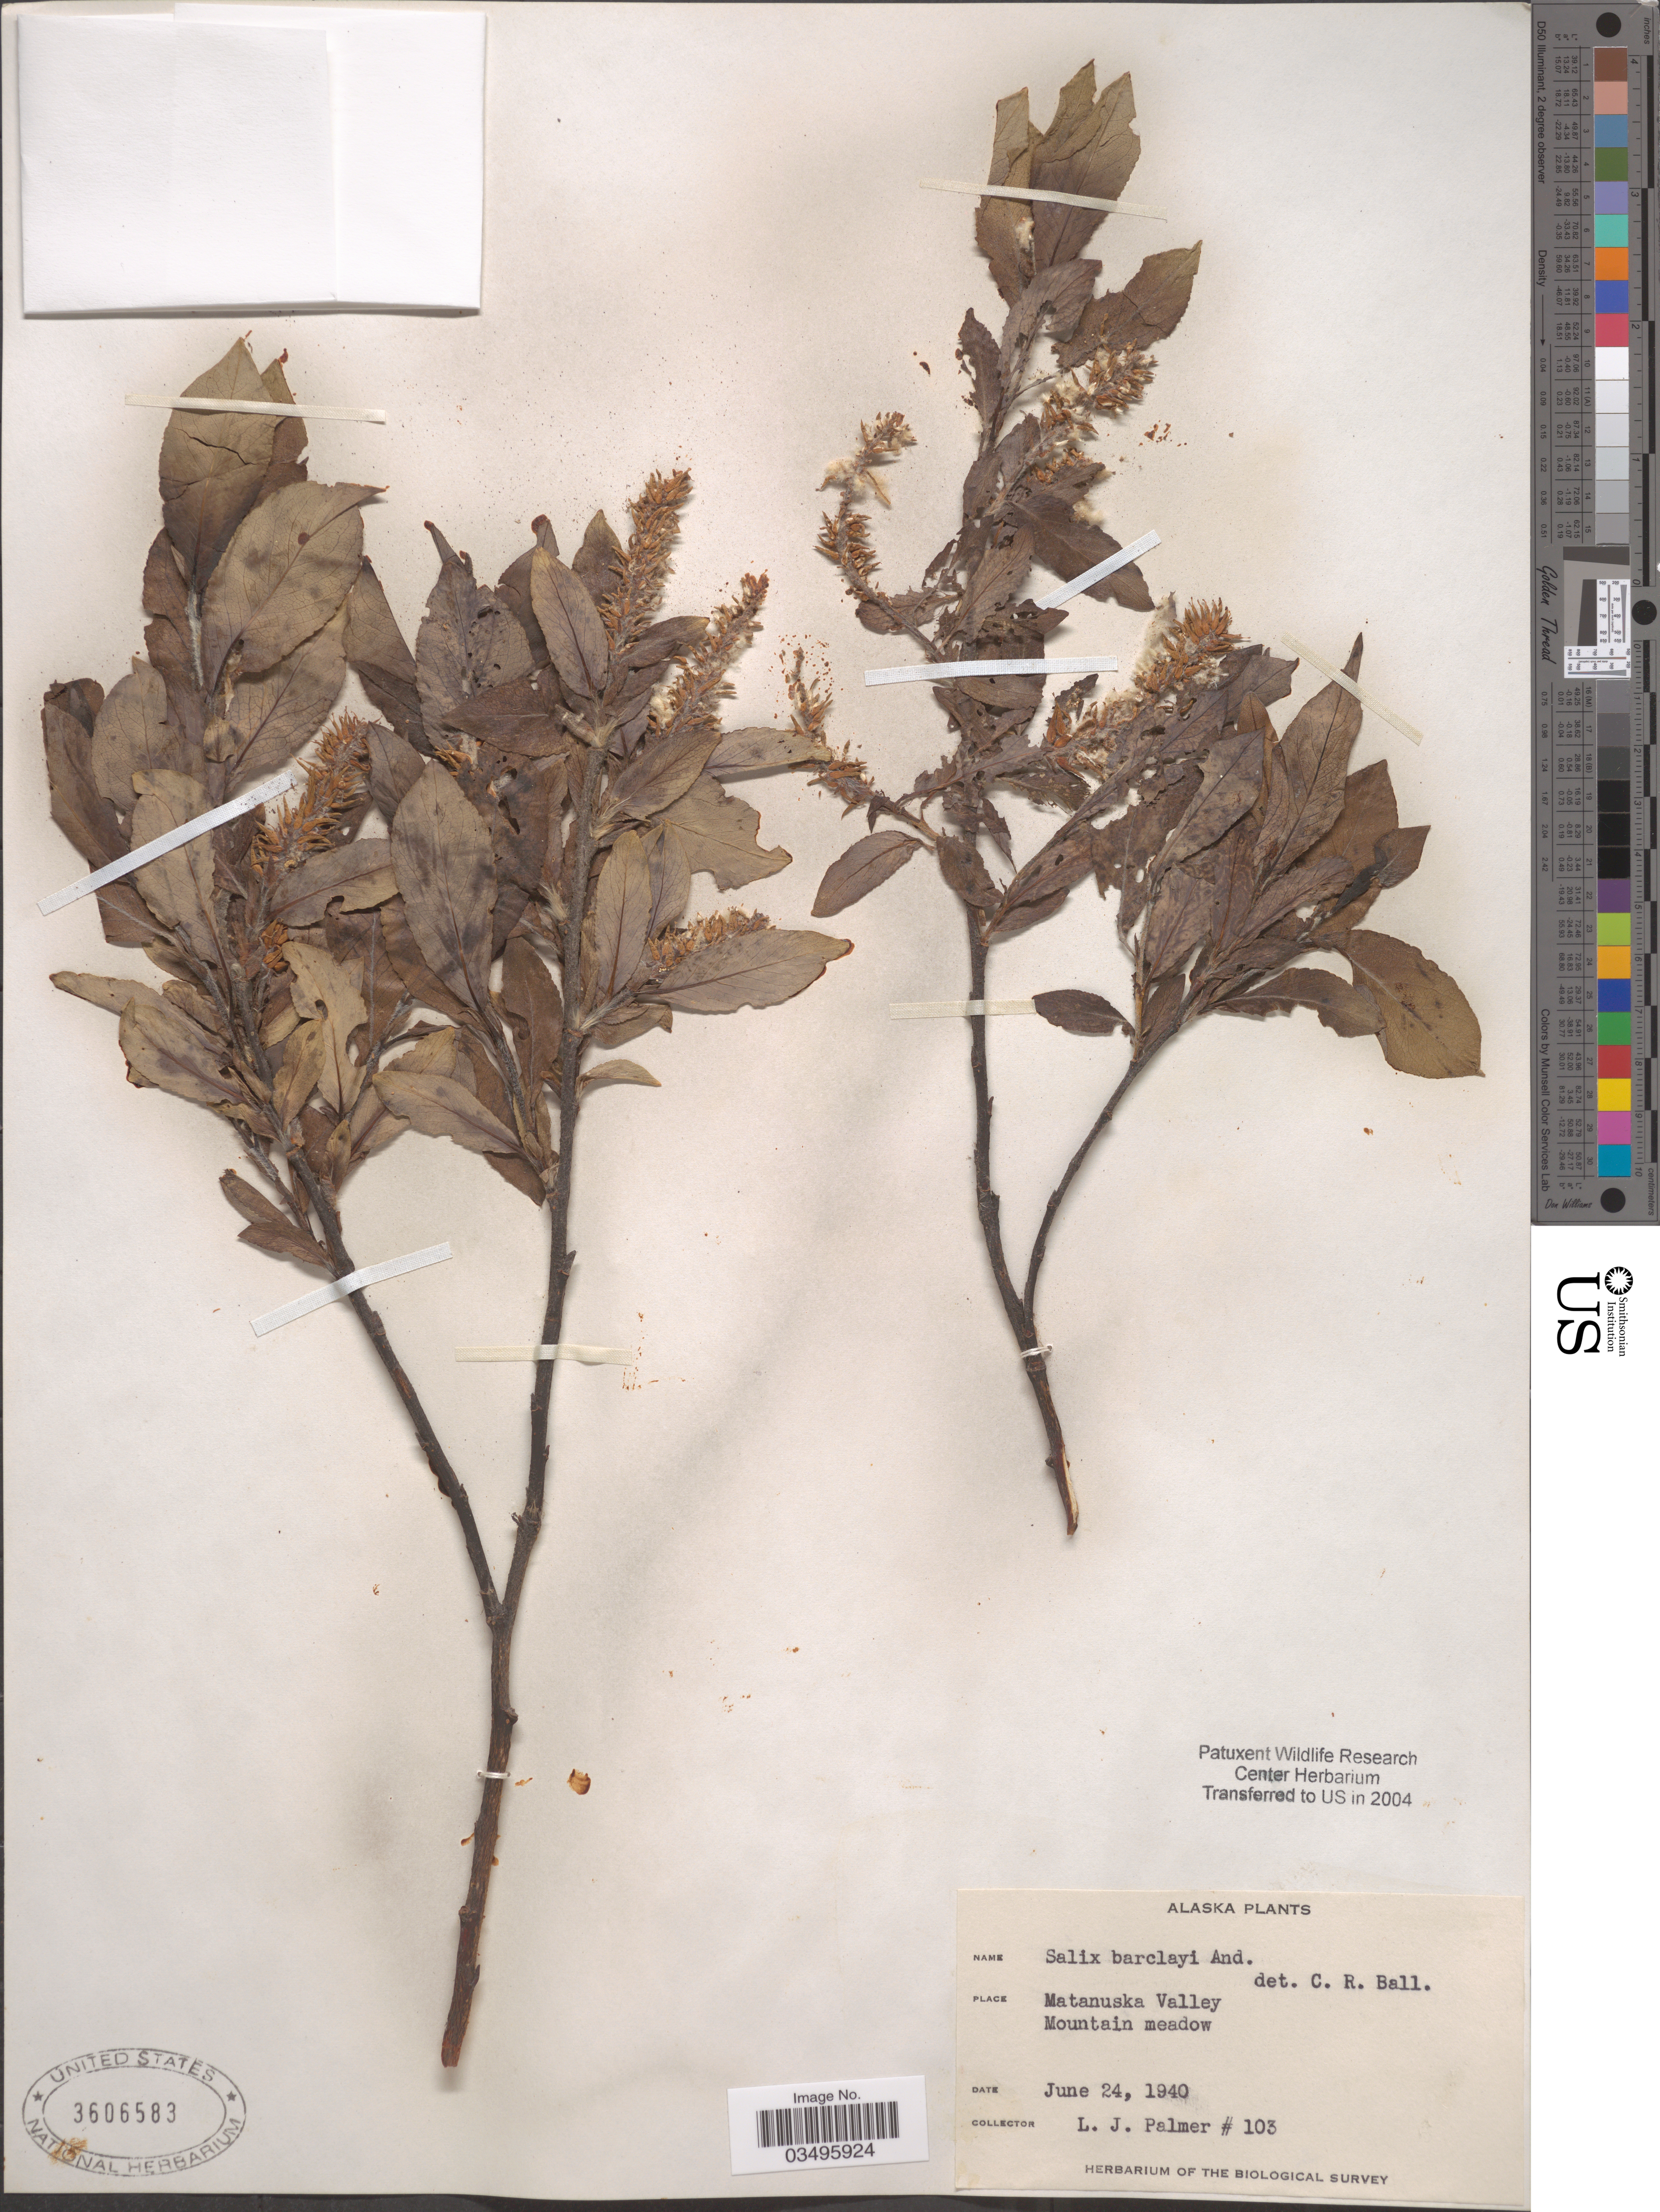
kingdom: Plantae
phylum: Tracheophyta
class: Magnoliopsida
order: Malpighiales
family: Salicaceae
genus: Salix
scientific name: Salix barclayi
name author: Andersson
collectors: L. J. Palmer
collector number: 103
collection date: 1940-06-24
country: United States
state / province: Alaska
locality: Matanuska Valley.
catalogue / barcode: US 3606583